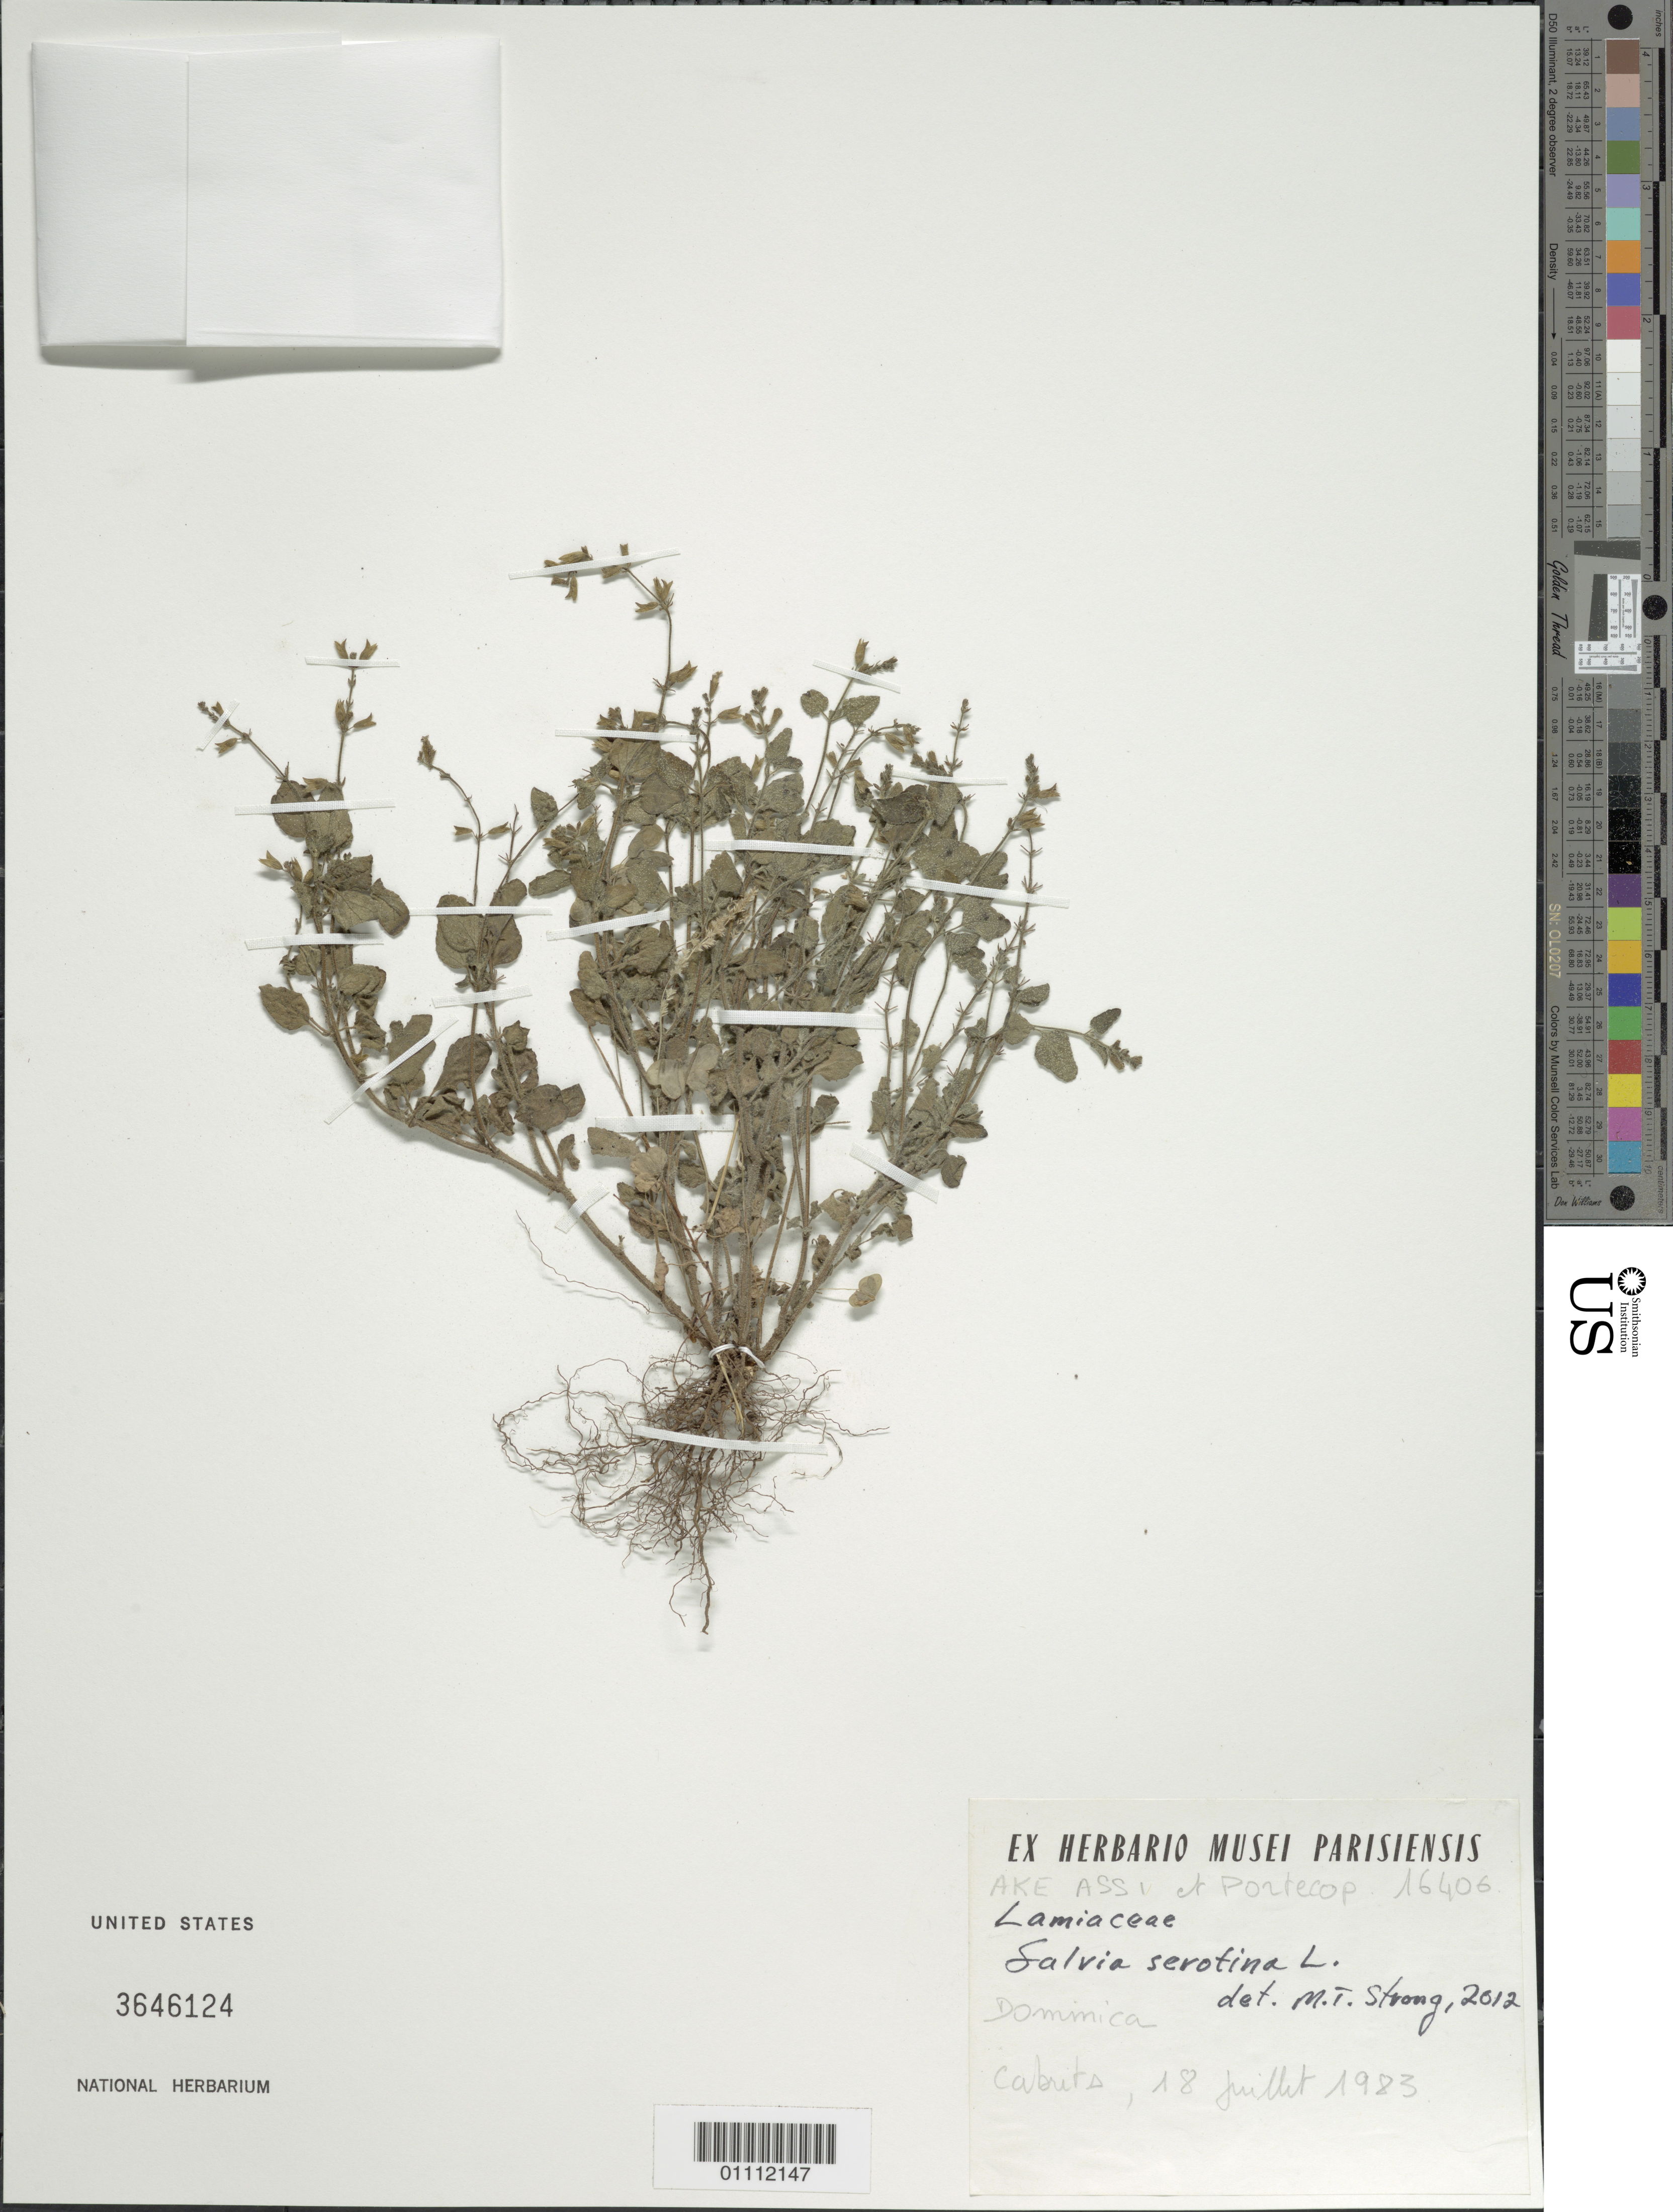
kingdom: Plantae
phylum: Tracheophyta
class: Magnoliopsida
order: Lamiales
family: Lamiaceae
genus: Salvia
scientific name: Salvia serotina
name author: L.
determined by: Strong, M. T., (US), Smithsonian Institution - National Museum of Natural History (UNITED STATES)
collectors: -. Ake-Assi & -. Portecop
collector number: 16406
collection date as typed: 18 Jul 1983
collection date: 1983-07-18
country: Dominica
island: Dominica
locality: Cabrits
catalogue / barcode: US 3646124